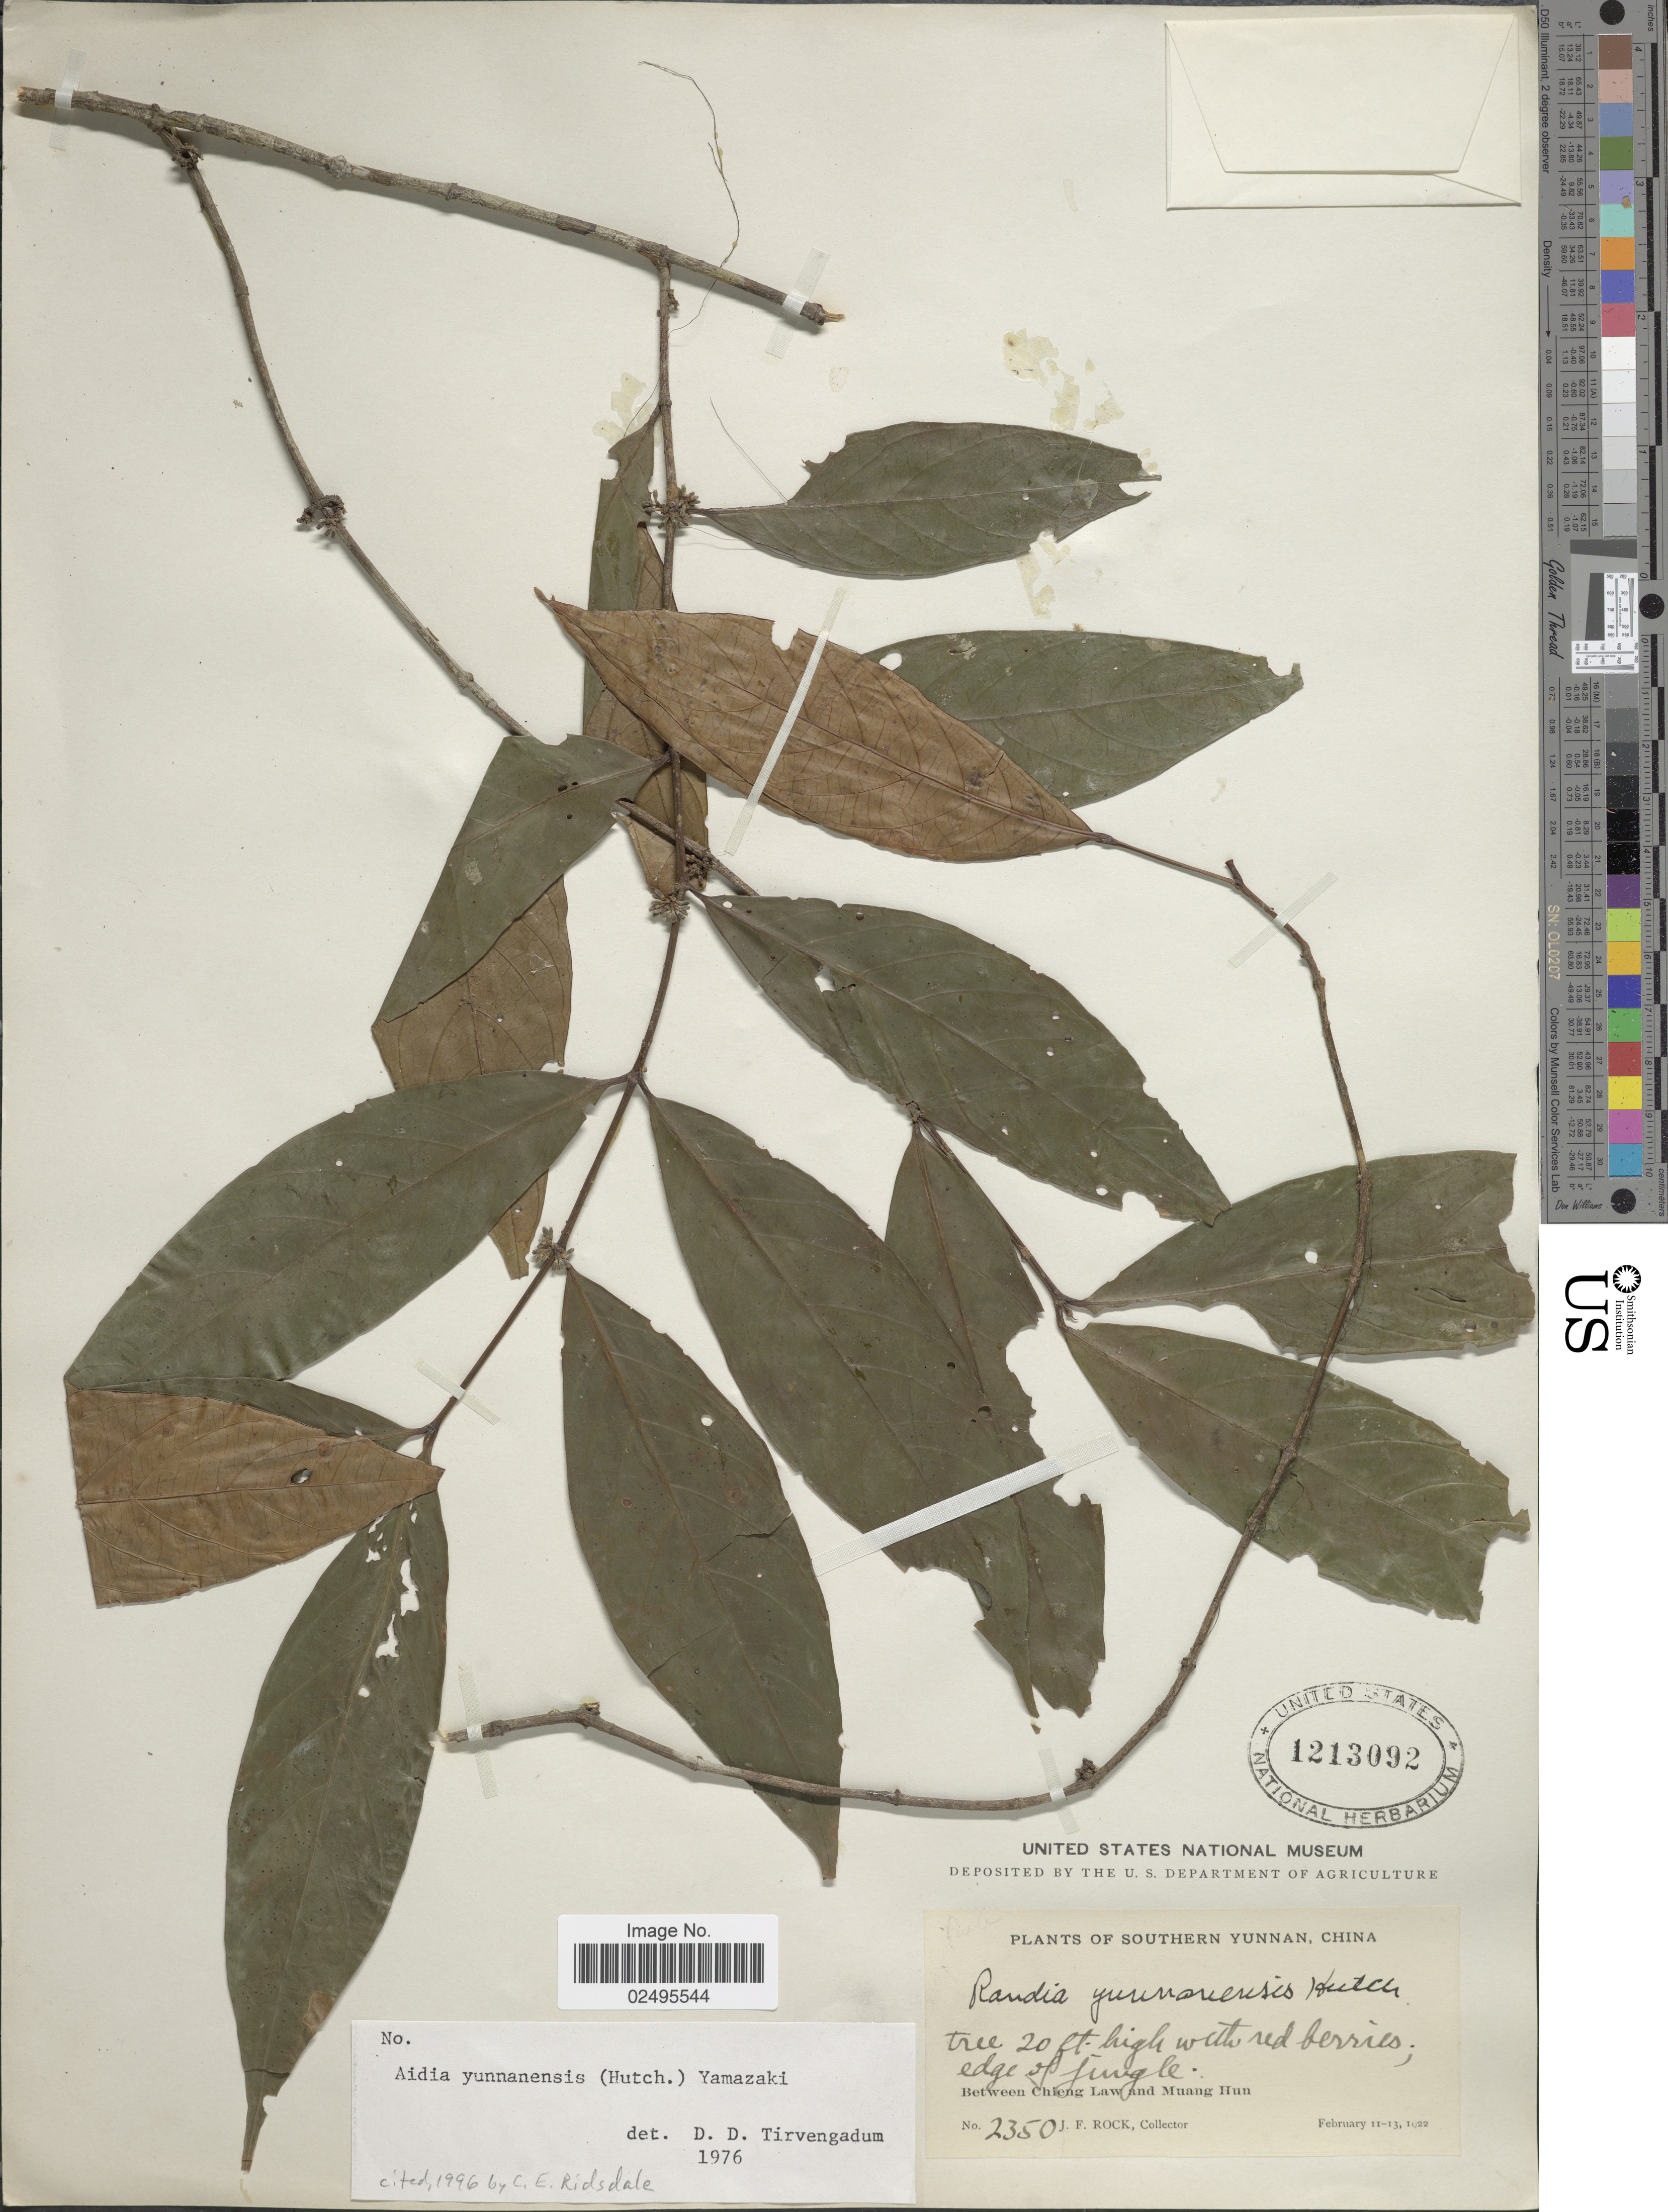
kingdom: Plantae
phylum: Tracheophyta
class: Magnoliopsida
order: Gentianales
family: Rubiaceae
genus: Aidia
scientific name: Aidia yunnanensis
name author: (Hutch.) T. Yamaz.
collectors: J. Rock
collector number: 2350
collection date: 1922-02-11/1922-02-13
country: China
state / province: Yunnan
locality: Southern Yunnan, between Chieng Law and Muang Hun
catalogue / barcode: US 1213092